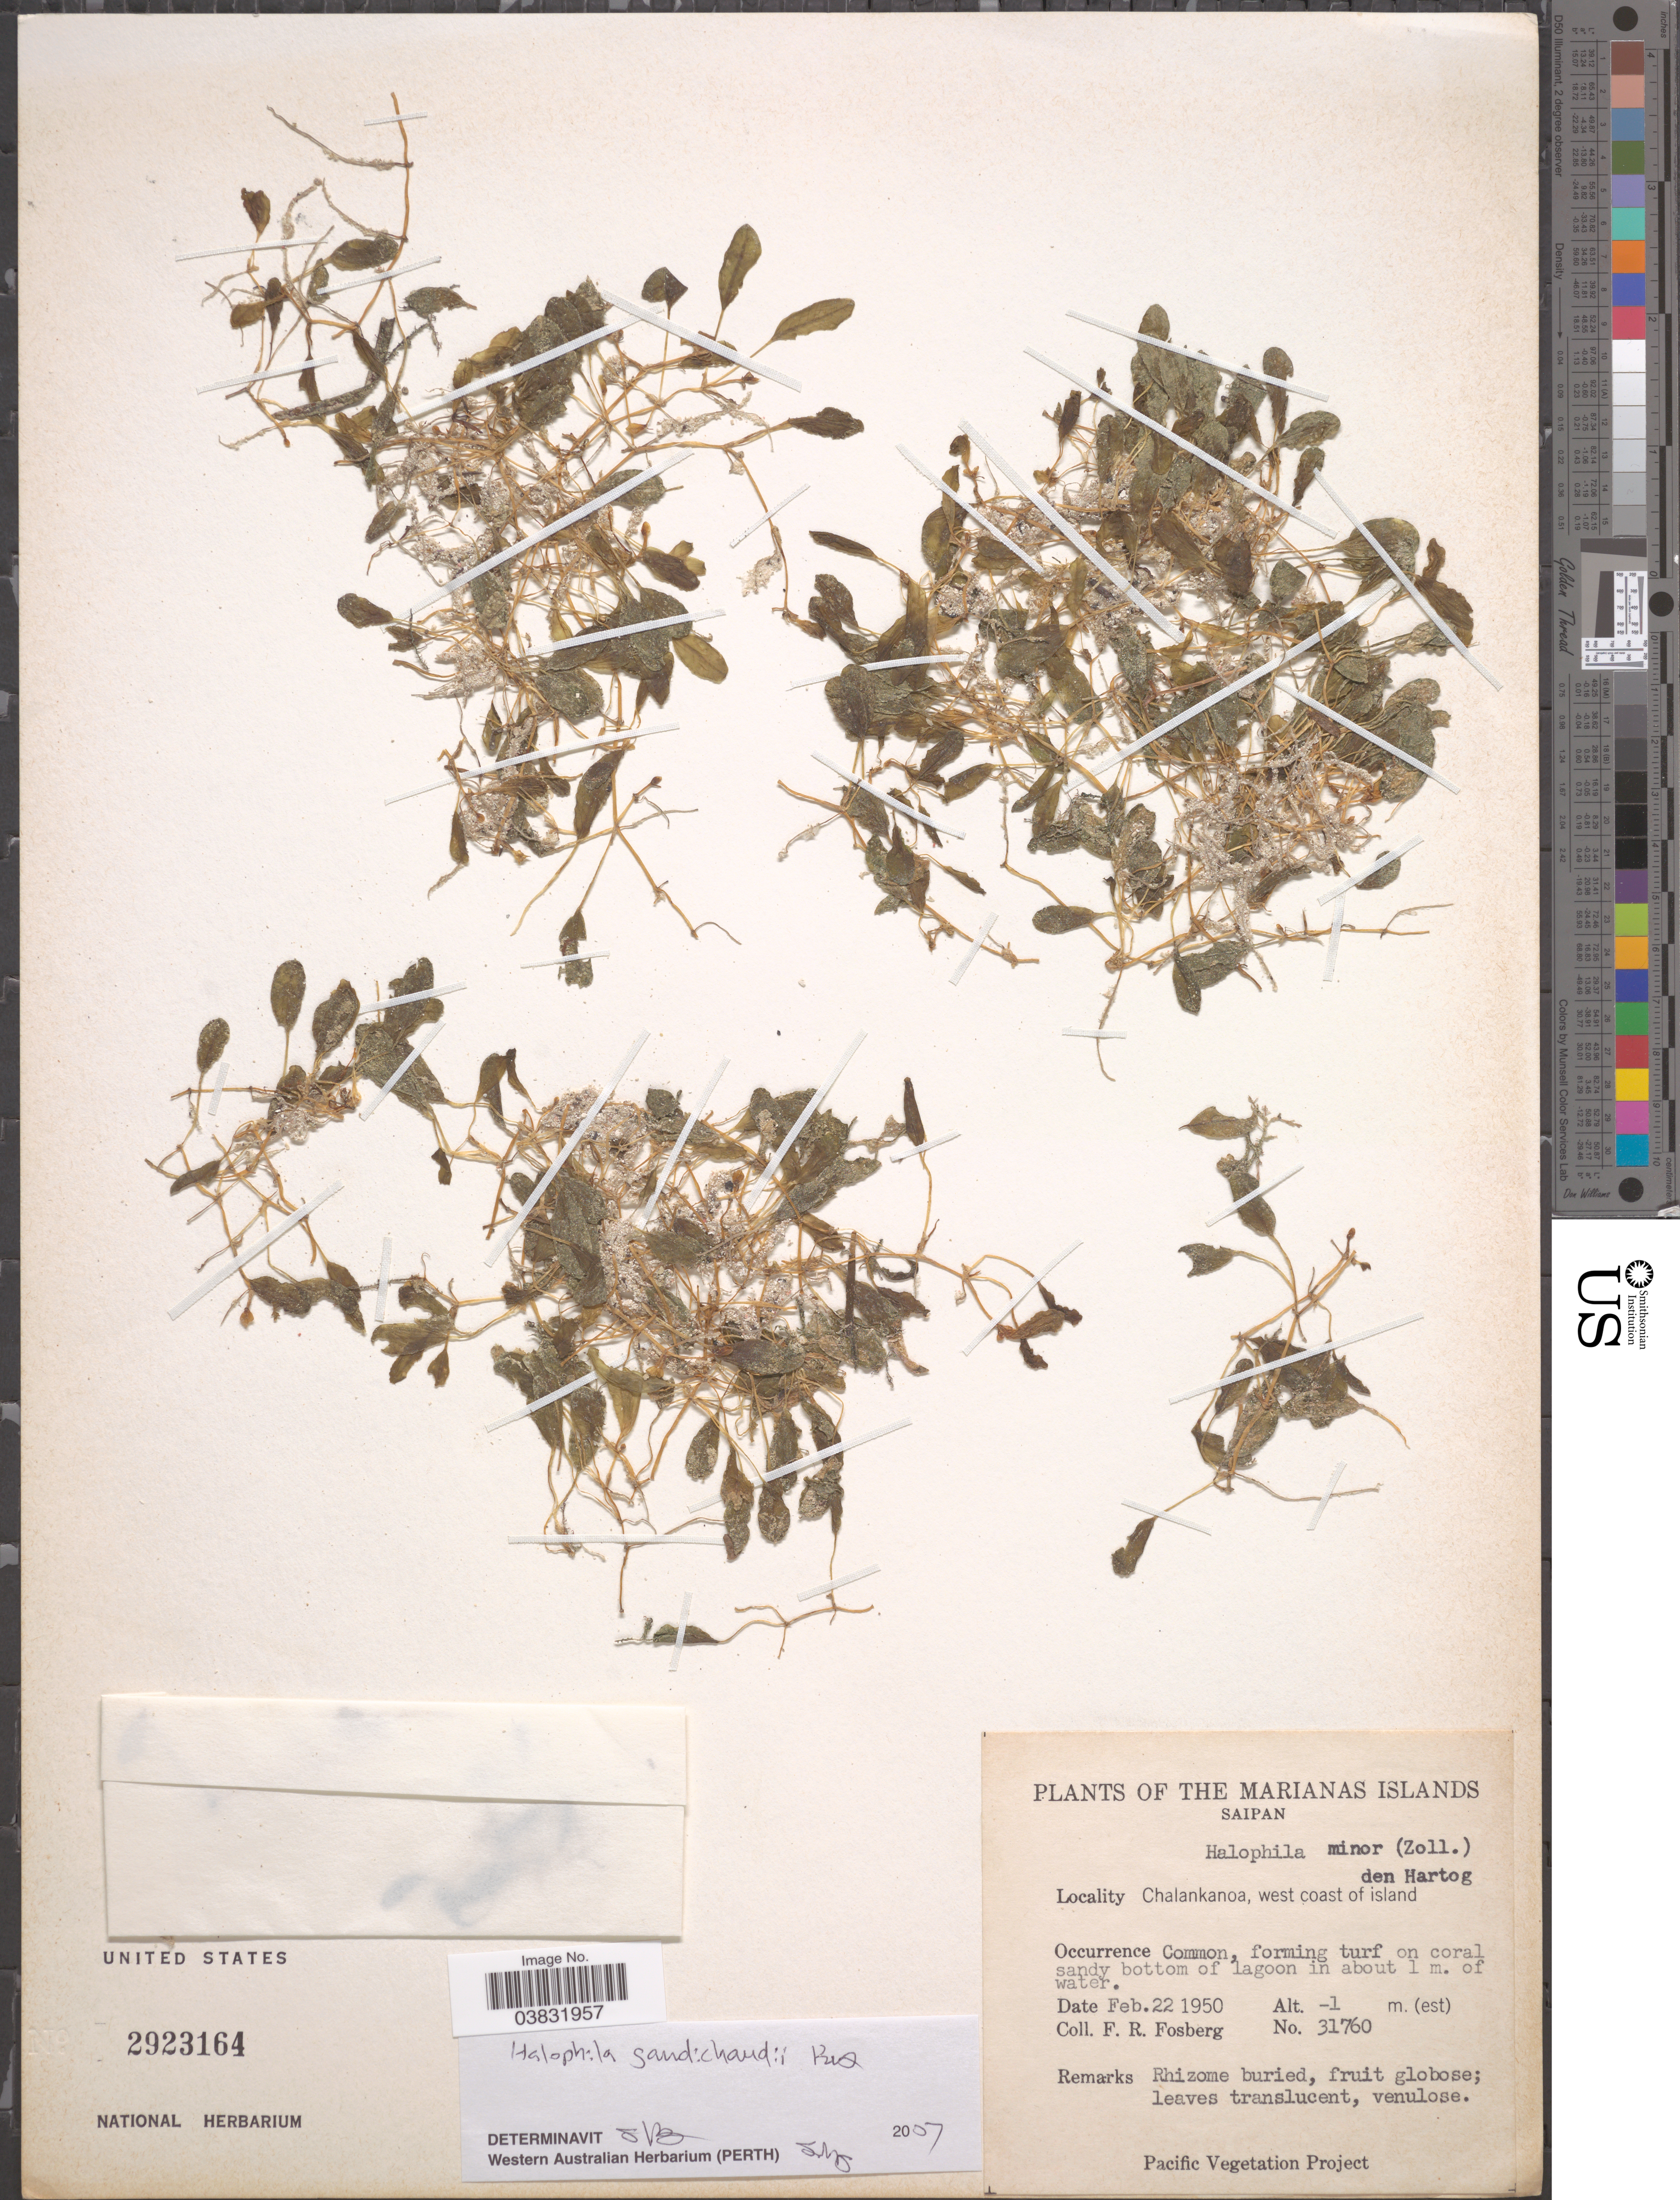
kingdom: Plantae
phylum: Tracheophyta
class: Liliopsida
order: Alismatales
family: Hydrocharitaceae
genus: Halophila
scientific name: Halophila gaudichaudii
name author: J. Kuo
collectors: F. R. Fosberg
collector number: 31760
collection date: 1950-02-22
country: Northern Mariana Islands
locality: The Marianas Islands. Saipan. Chalankanoa, west coast of island.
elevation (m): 1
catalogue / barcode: US 2923164